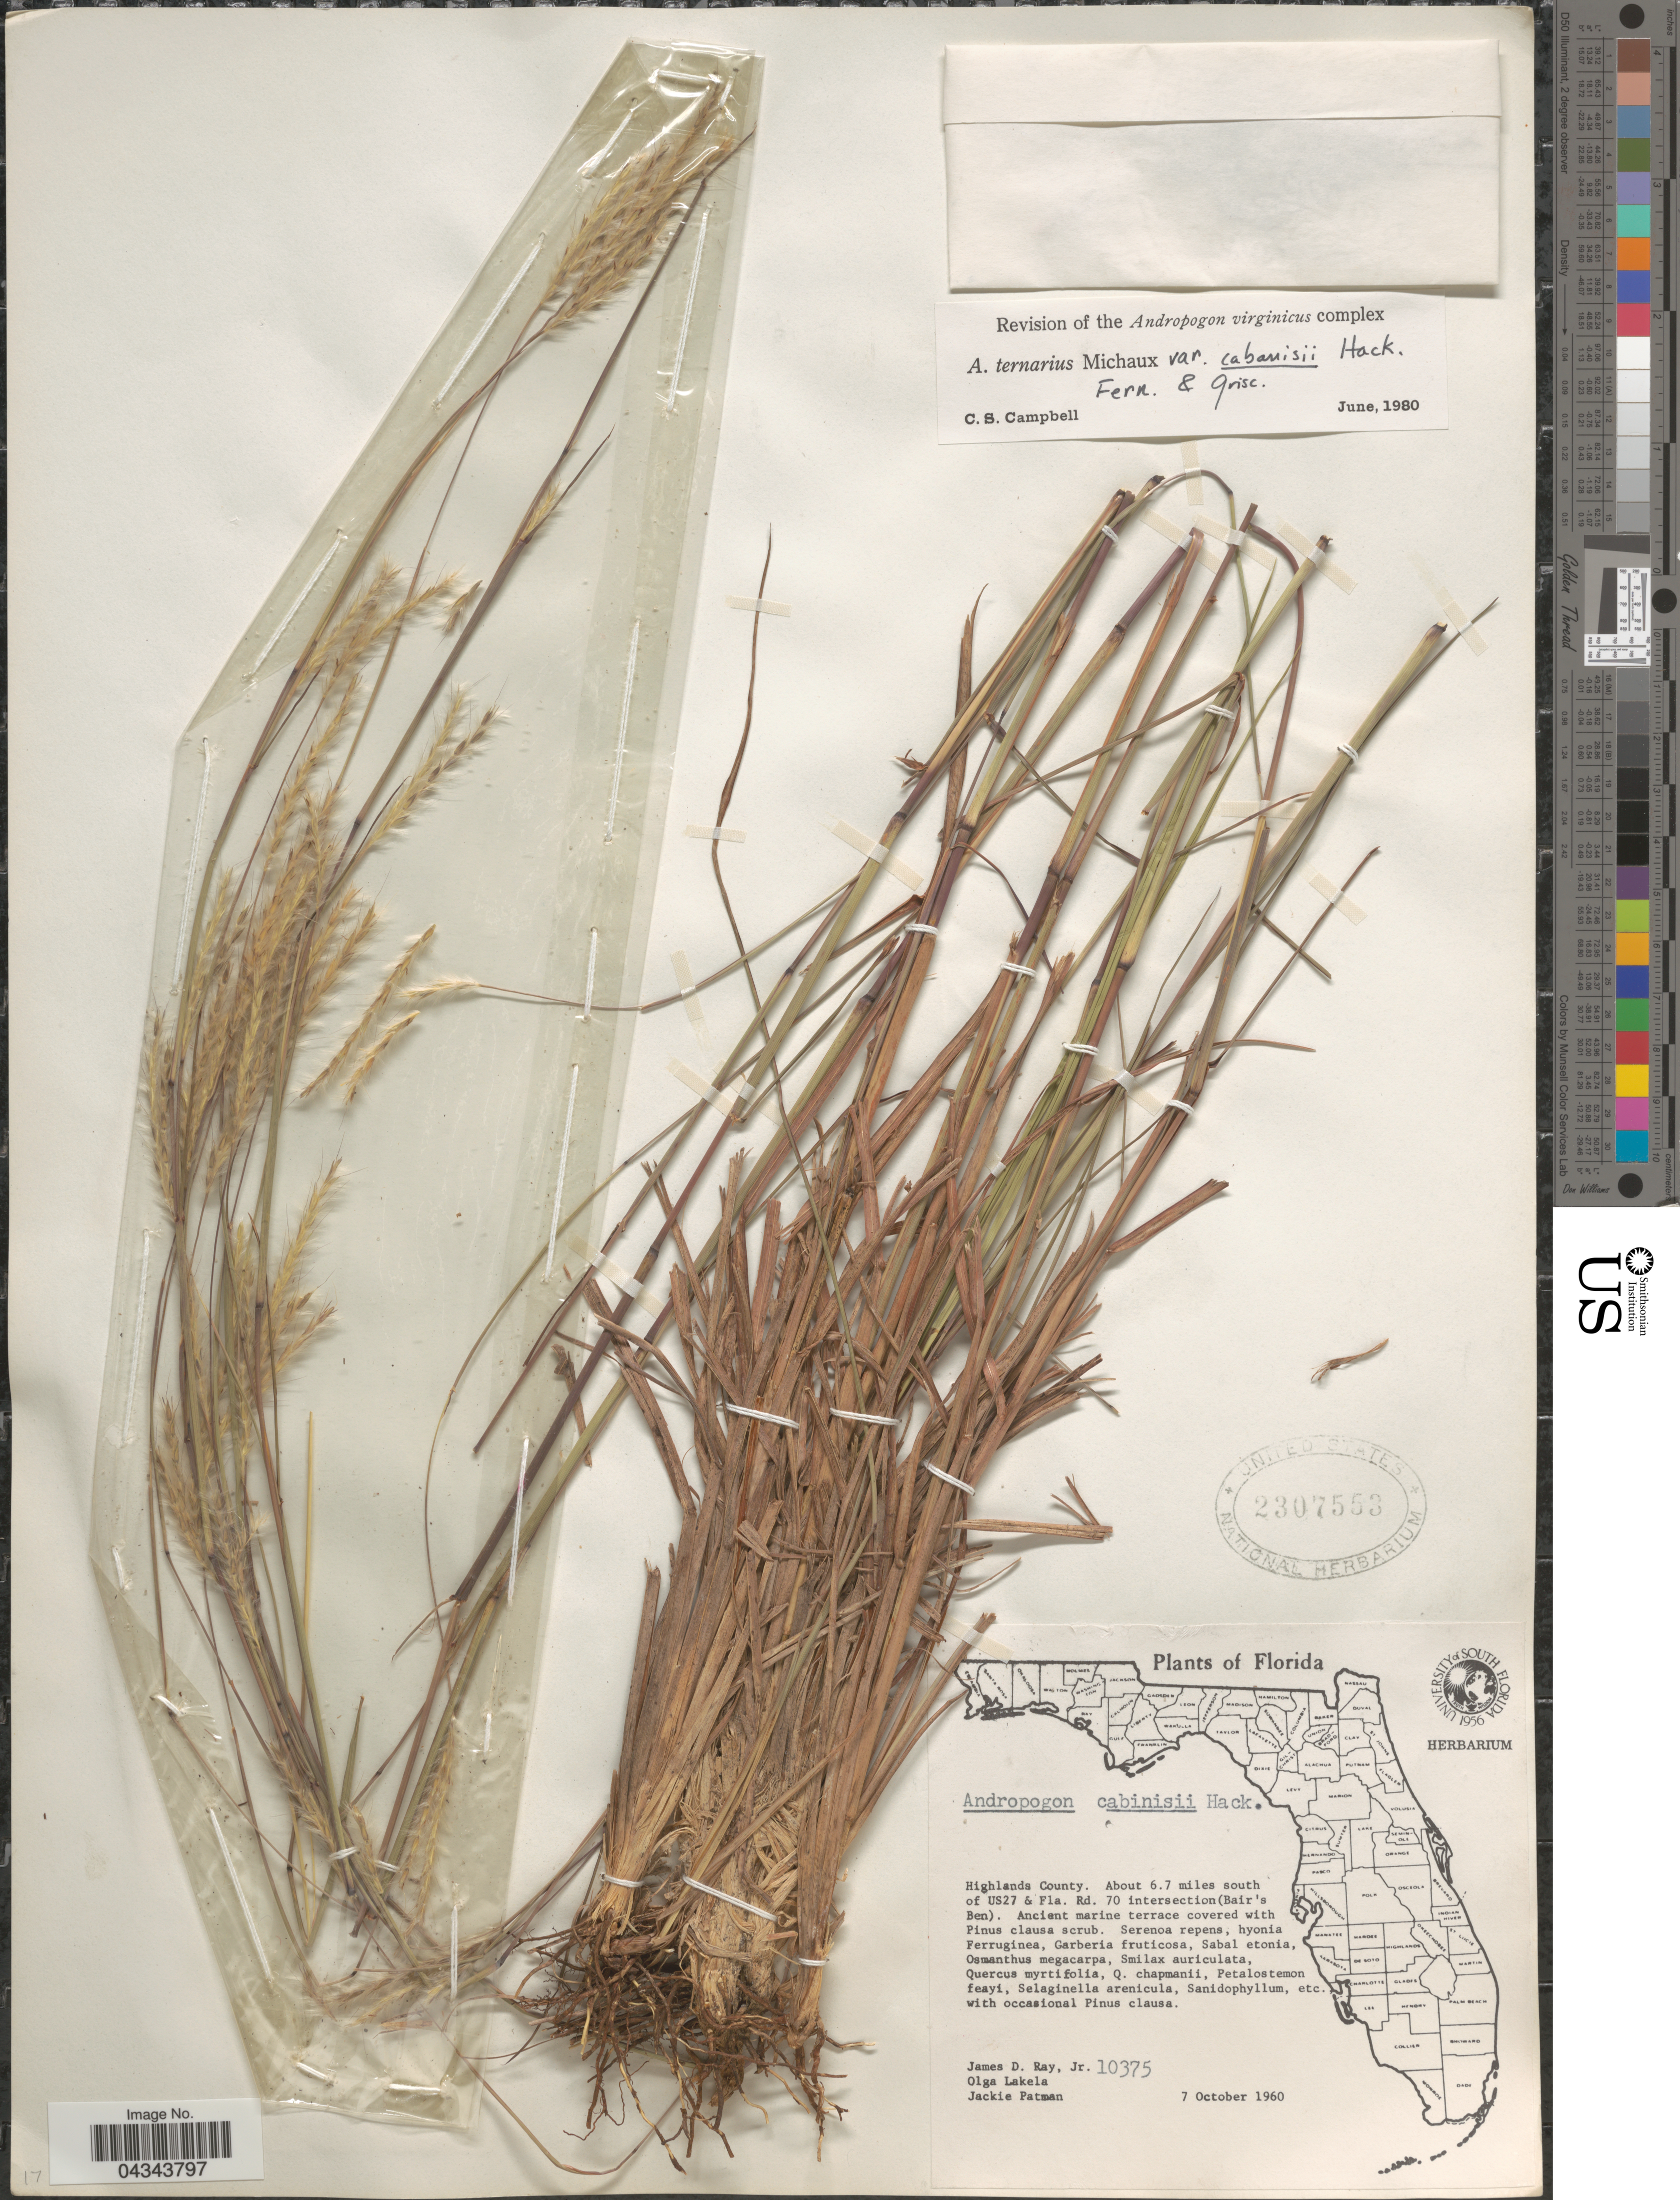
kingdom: Plantae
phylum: Tracheophyta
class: Liliopsida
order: Poales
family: Poaceae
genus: Andropogon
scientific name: Andropogon ternarius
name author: Michx.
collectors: J. D. Ray Jr., O. K. Lakela & J. Patman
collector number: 10375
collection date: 1960-10-07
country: United States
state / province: Florida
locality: Highlands County. About 6.7 miles south of US27 & Fla. Rd. 70 intersection (Bair's Ben).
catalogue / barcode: US 2307553